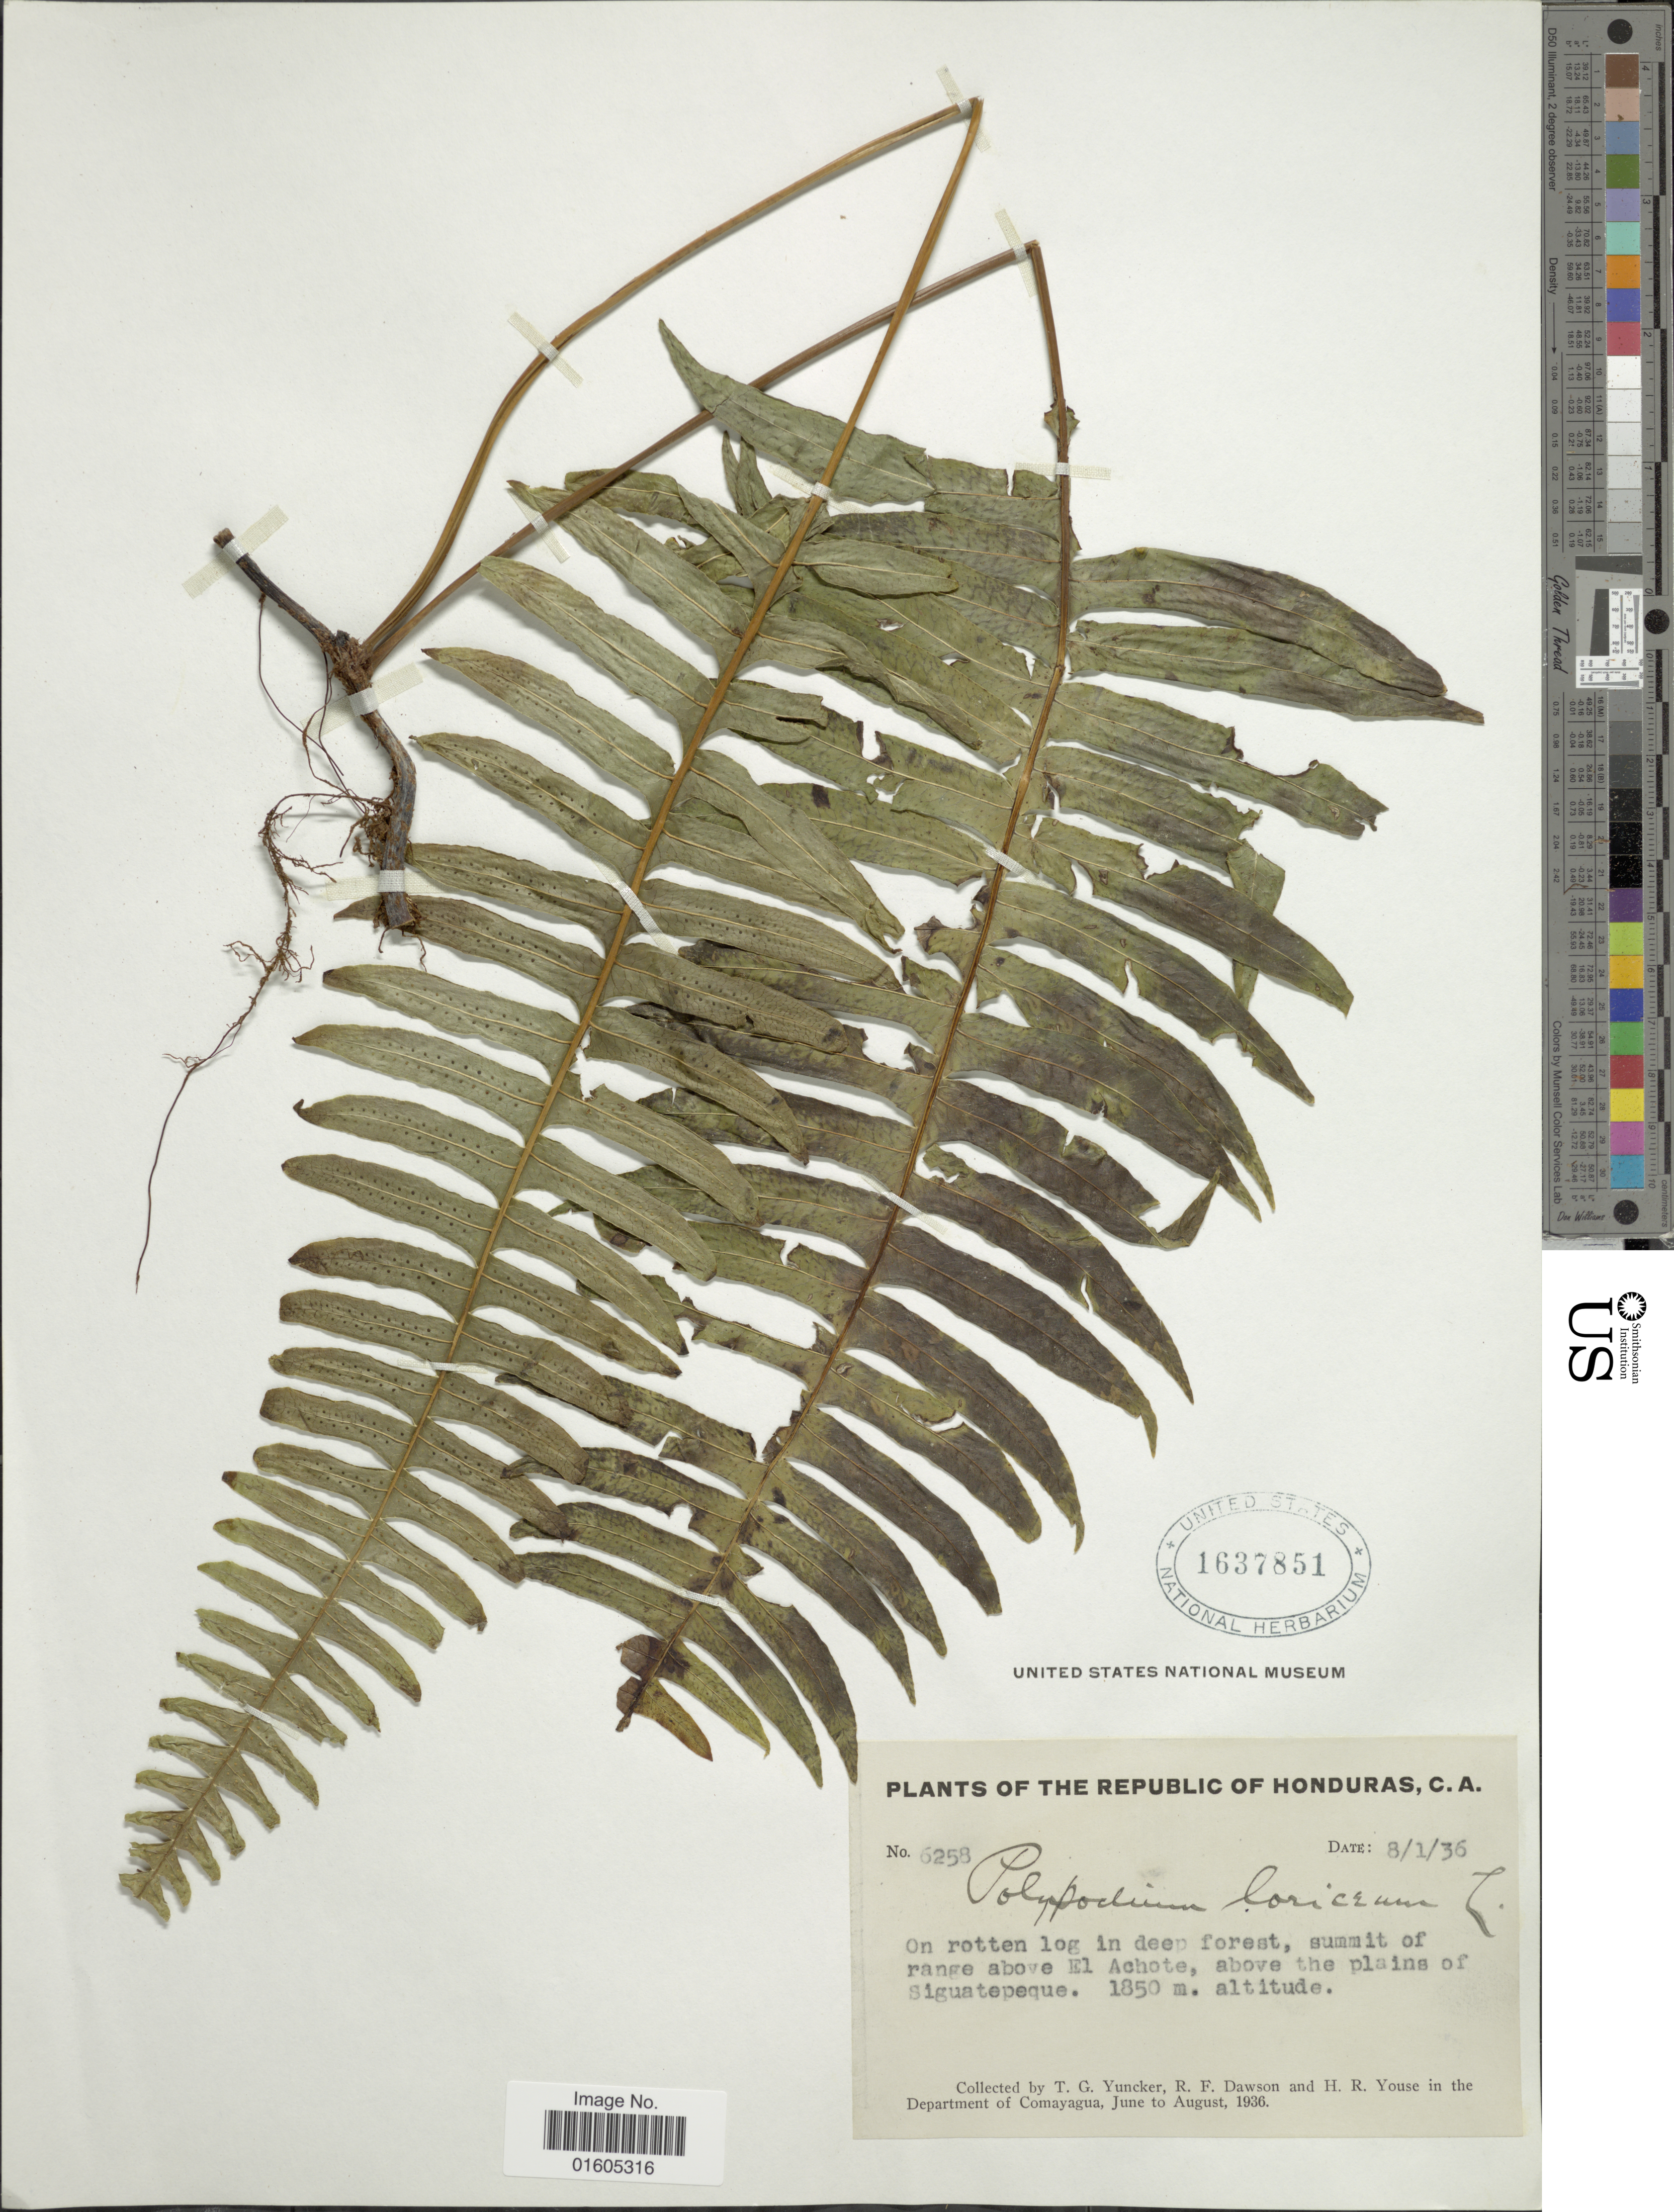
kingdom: Plantae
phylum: Tracheophyta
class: Polypodiopsida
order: Polypodiales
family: Polypodiaceae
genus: Serpocaulon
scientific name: Serpocaulon loriceum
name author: (L.) A.R. Sm.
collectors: T. G. Yuncker, R. F. Dawson & H. Youse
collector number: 6258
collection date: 1936-01-08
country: Honduras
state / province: Comayagua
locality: The Republic of Honduras, C. A. On rotten log in deep forest, summit of range above El Achote, above the plains of Siguatepeque, Department of Comayagua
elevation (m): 1850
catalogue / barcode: US 1637851